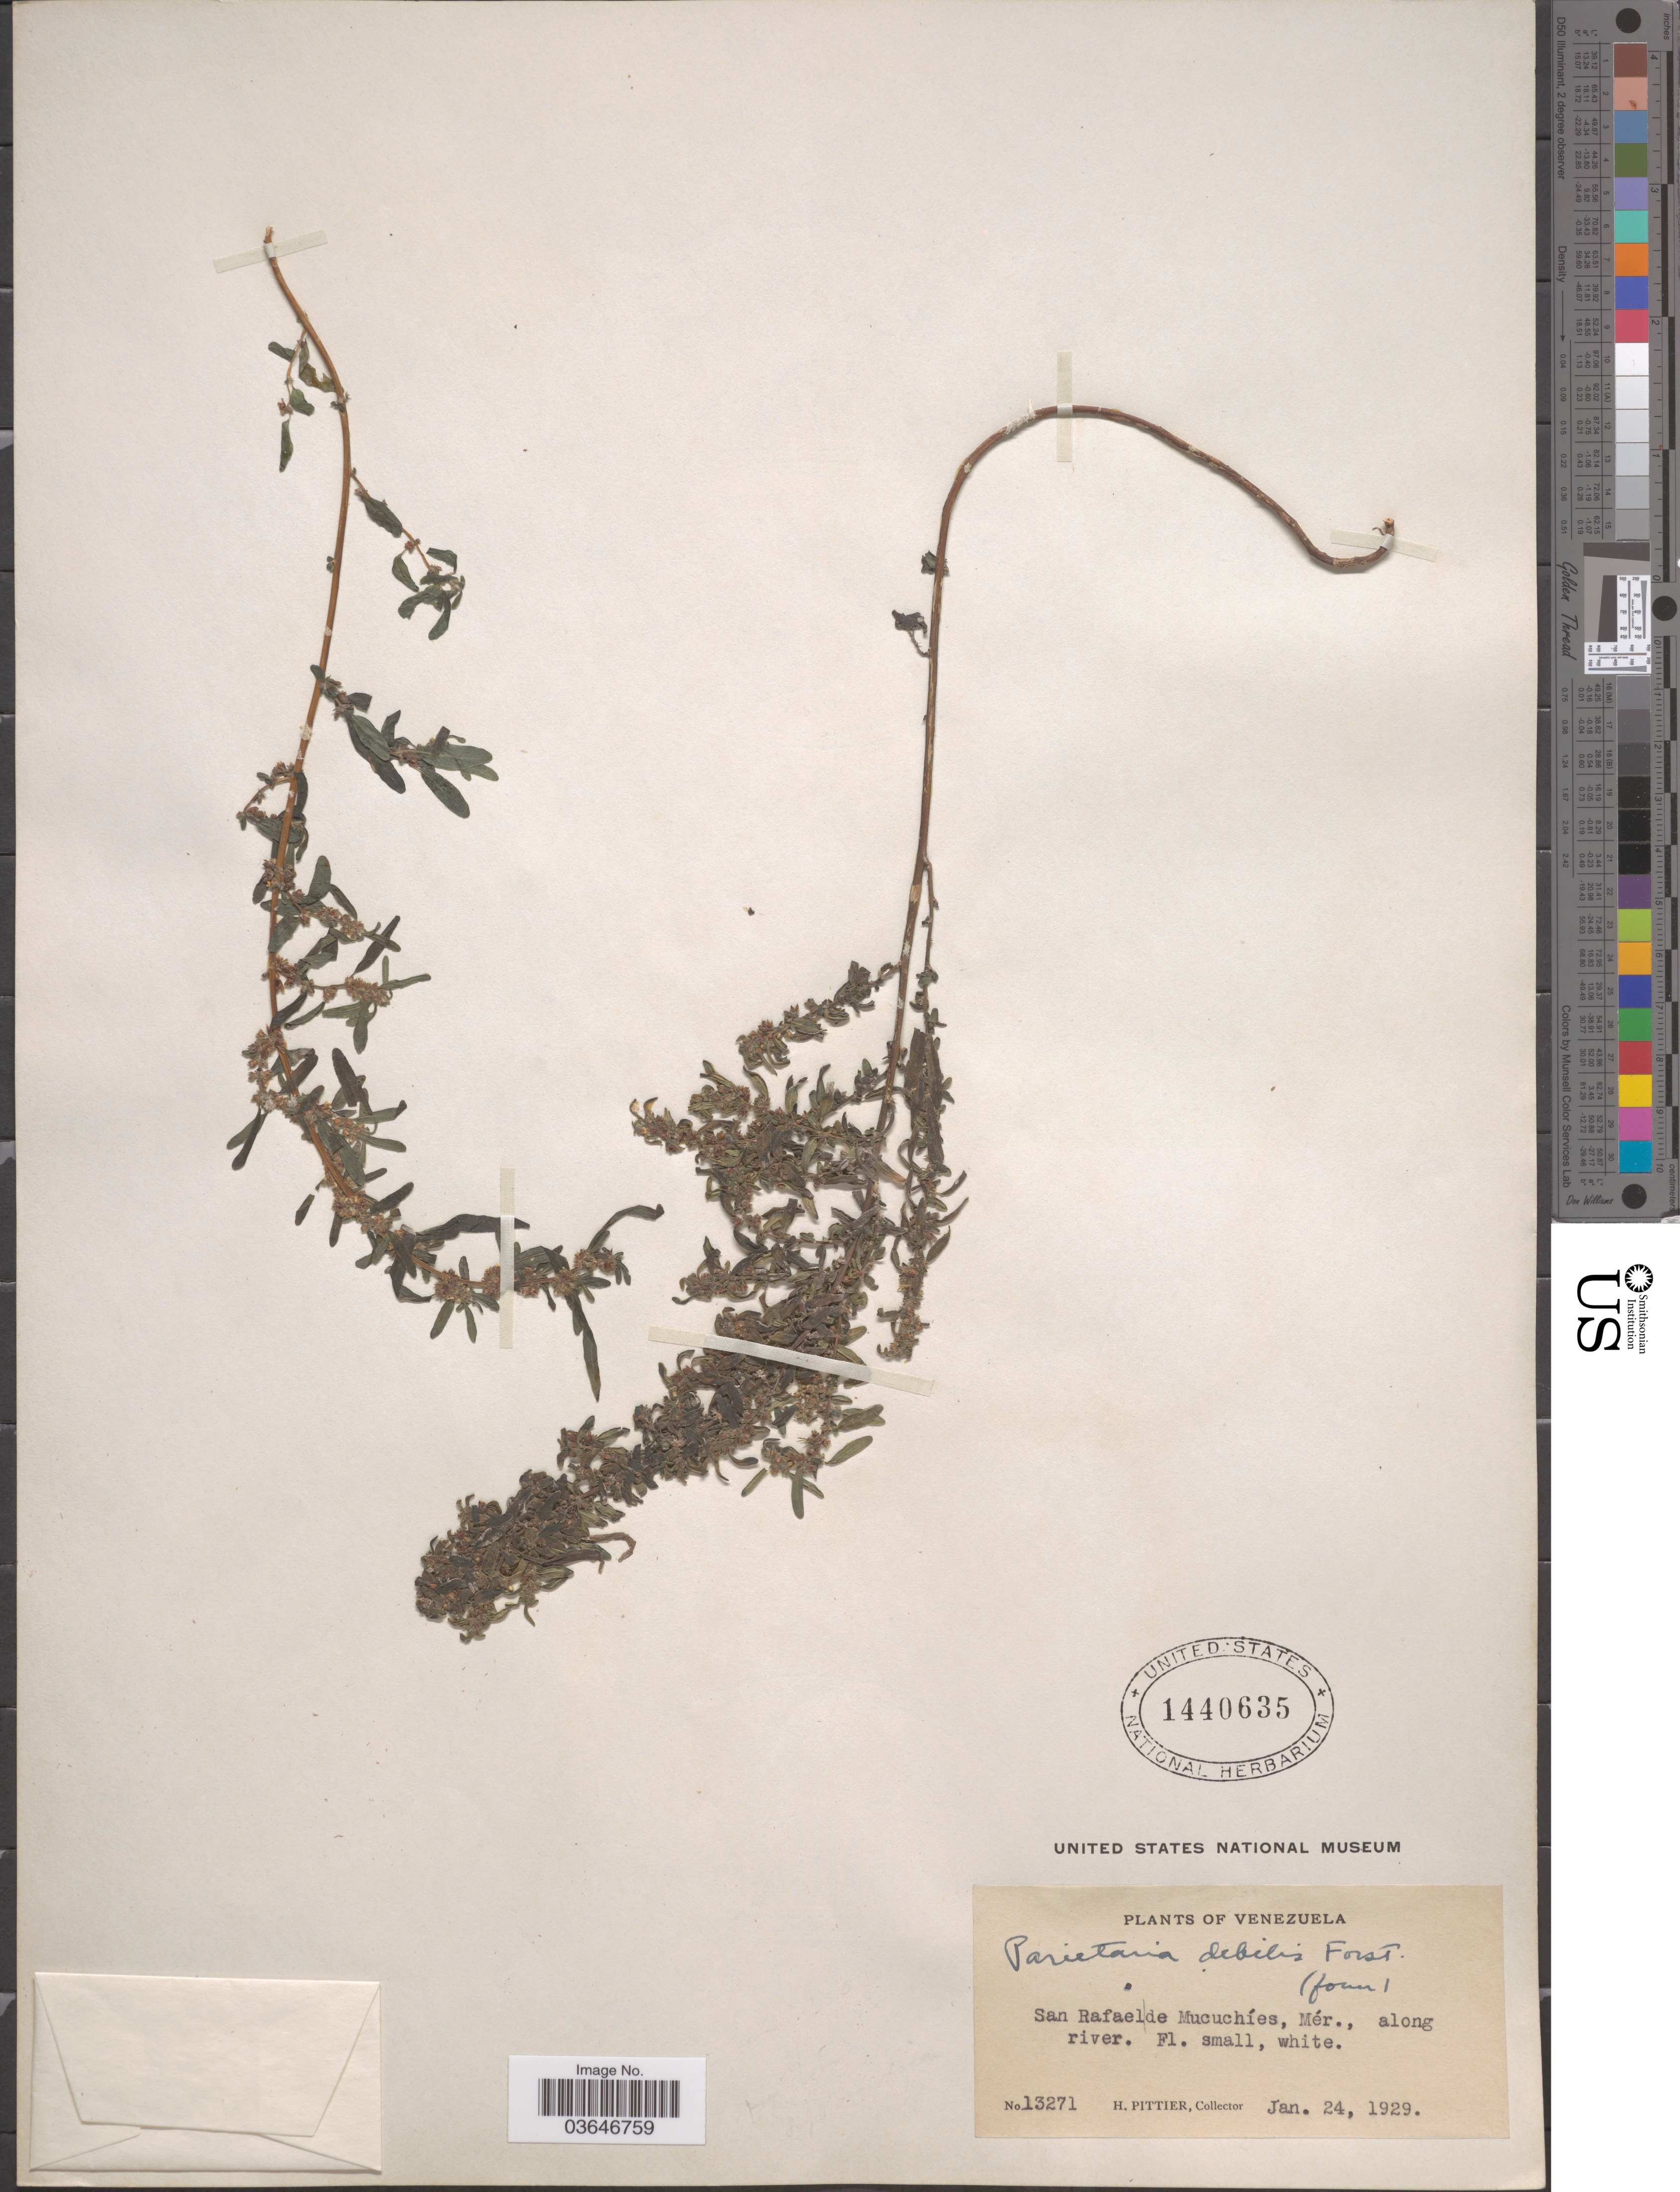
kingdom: Plantae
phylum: Tracheophyta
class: Magnoliopsida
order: Rosales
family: Urticaceae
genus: Parietaria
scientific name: Parietaria debilis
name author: G. Forst.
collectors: H. F. Pittier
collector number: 13271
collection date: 1929-01-24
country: Venezuela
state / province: Merida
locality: San Rafael de Mucuchíes, along river.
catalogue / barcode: US 1440635